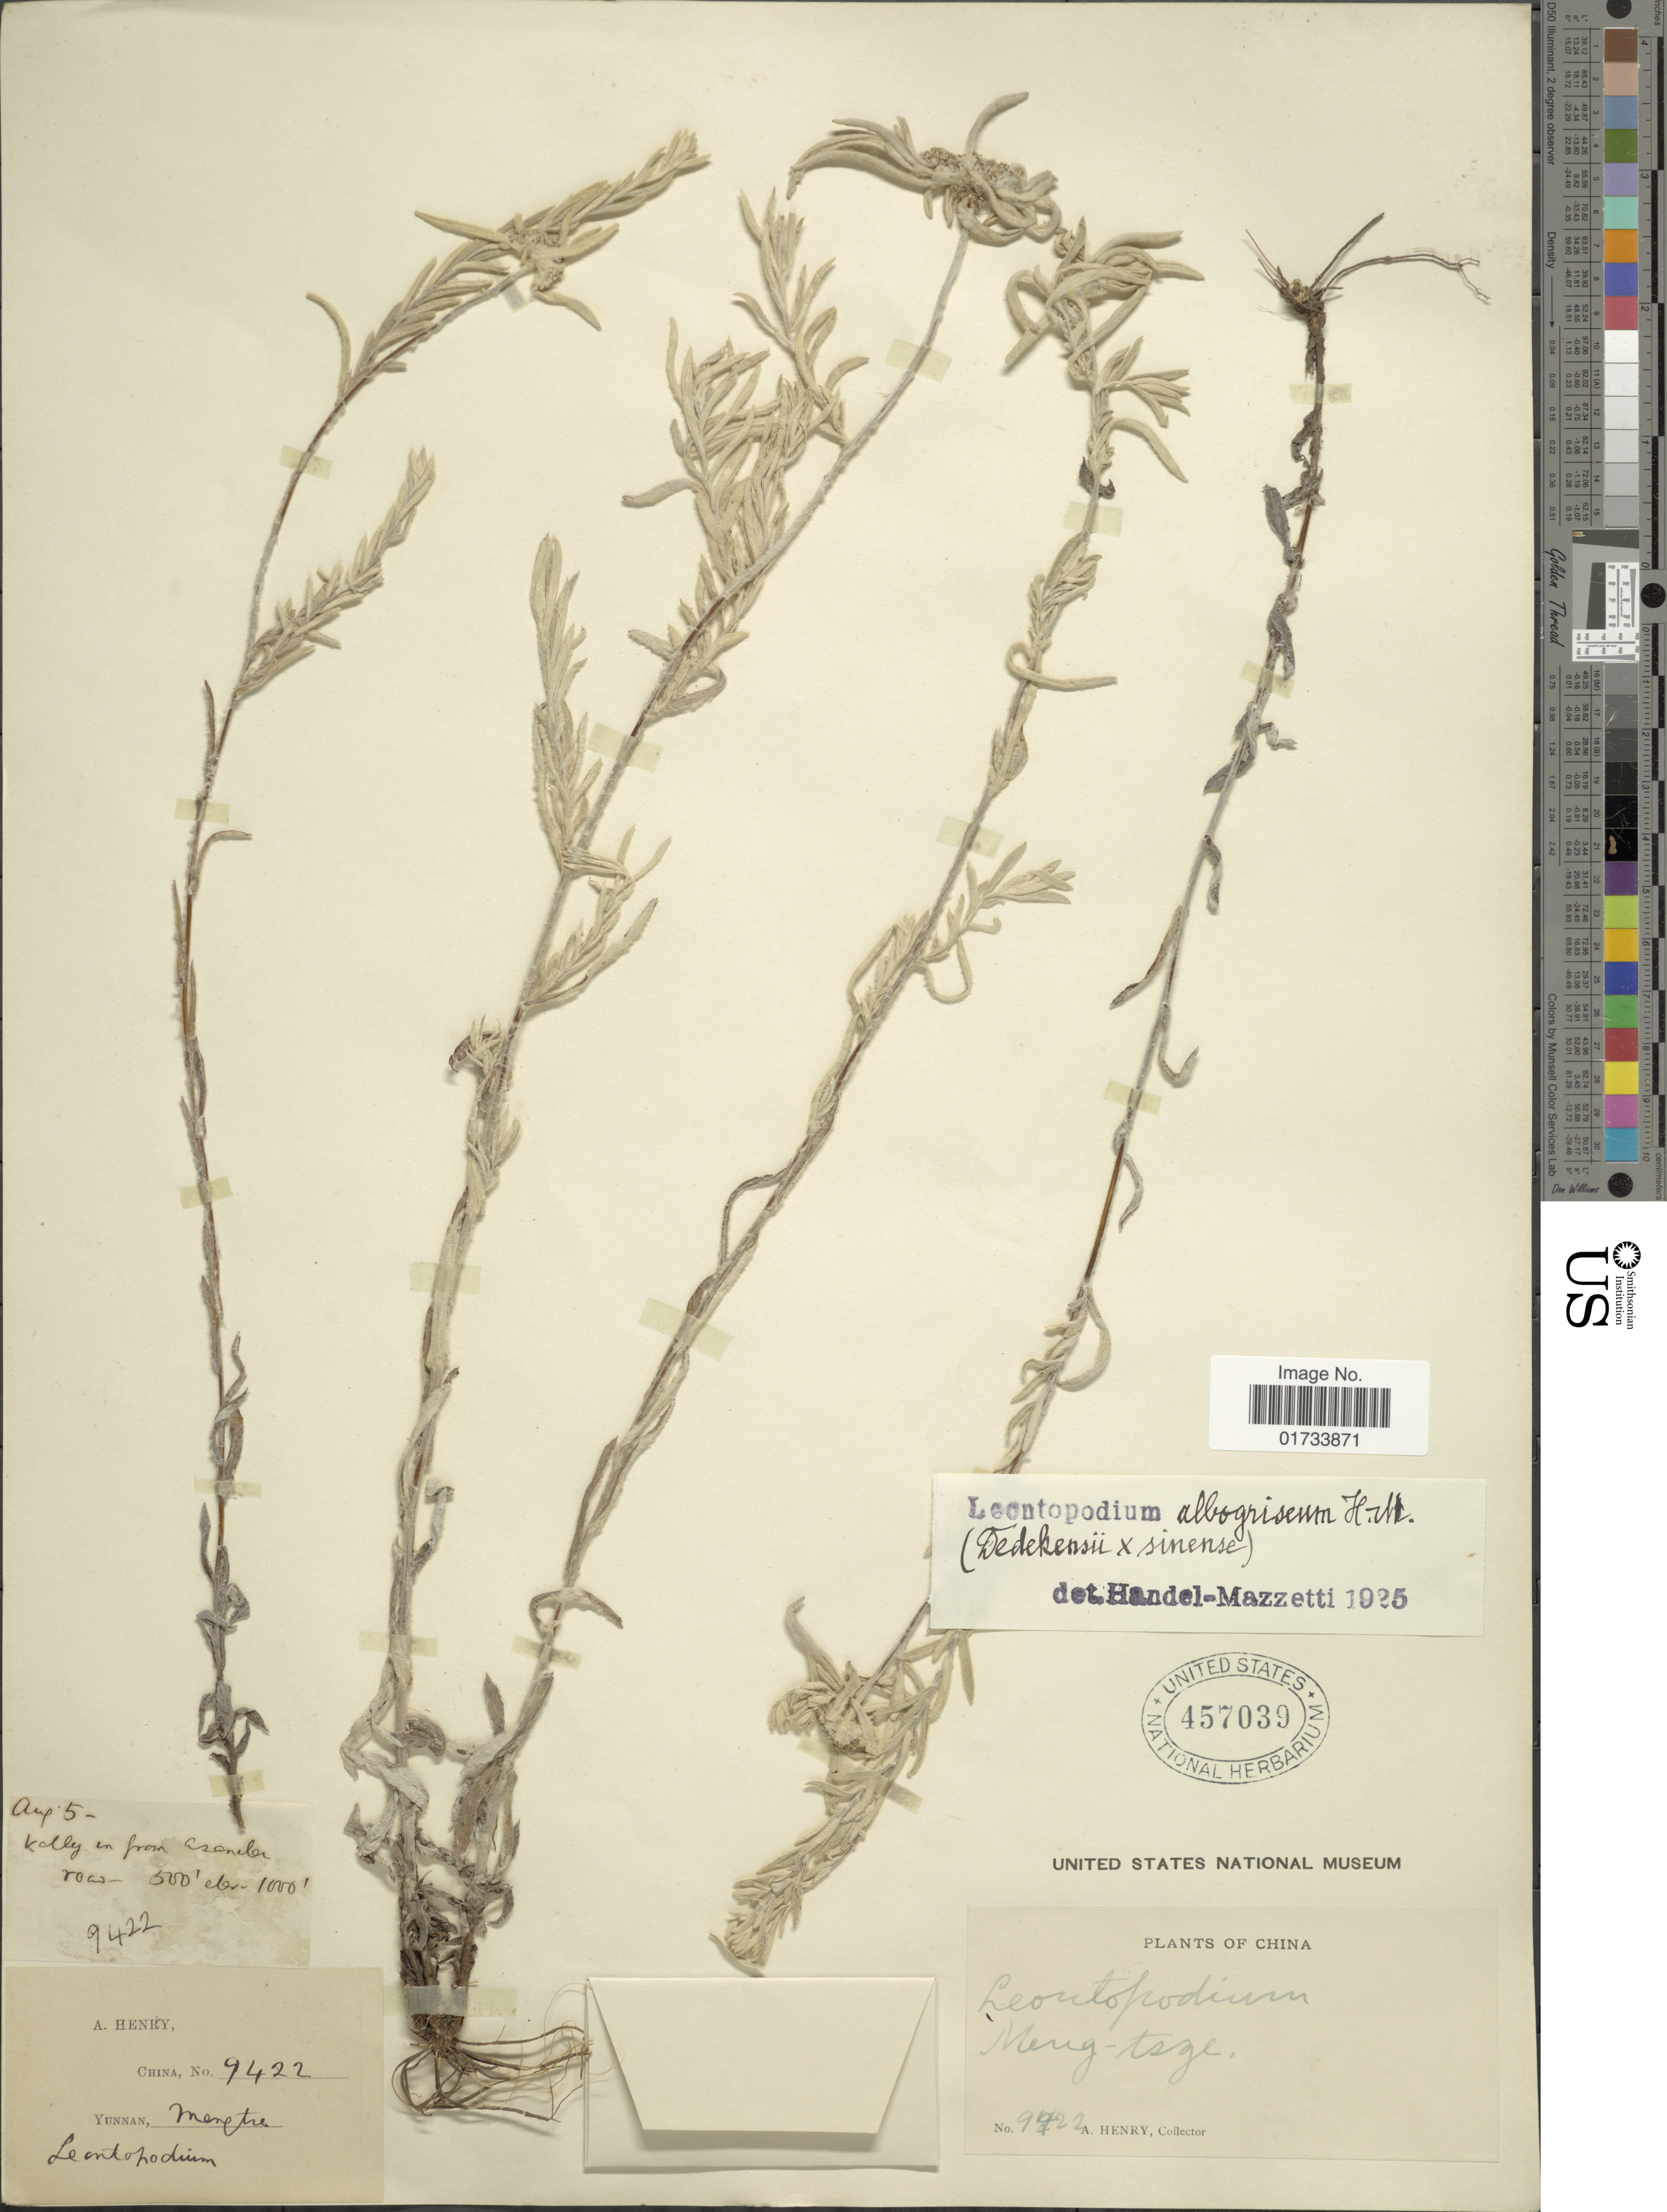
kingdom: Plantae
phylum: Tracheophyta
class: Magnoliopsida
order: Asterales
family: Asteraceae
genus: Leontopodium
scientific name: Leontopodium albogriseum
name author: Hand.-Mazz.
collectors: A. Henry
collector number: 9422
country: China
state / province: Yunnan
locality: Mengtze, Valley in from Asaniler road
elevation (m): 152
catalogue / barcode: US 457039